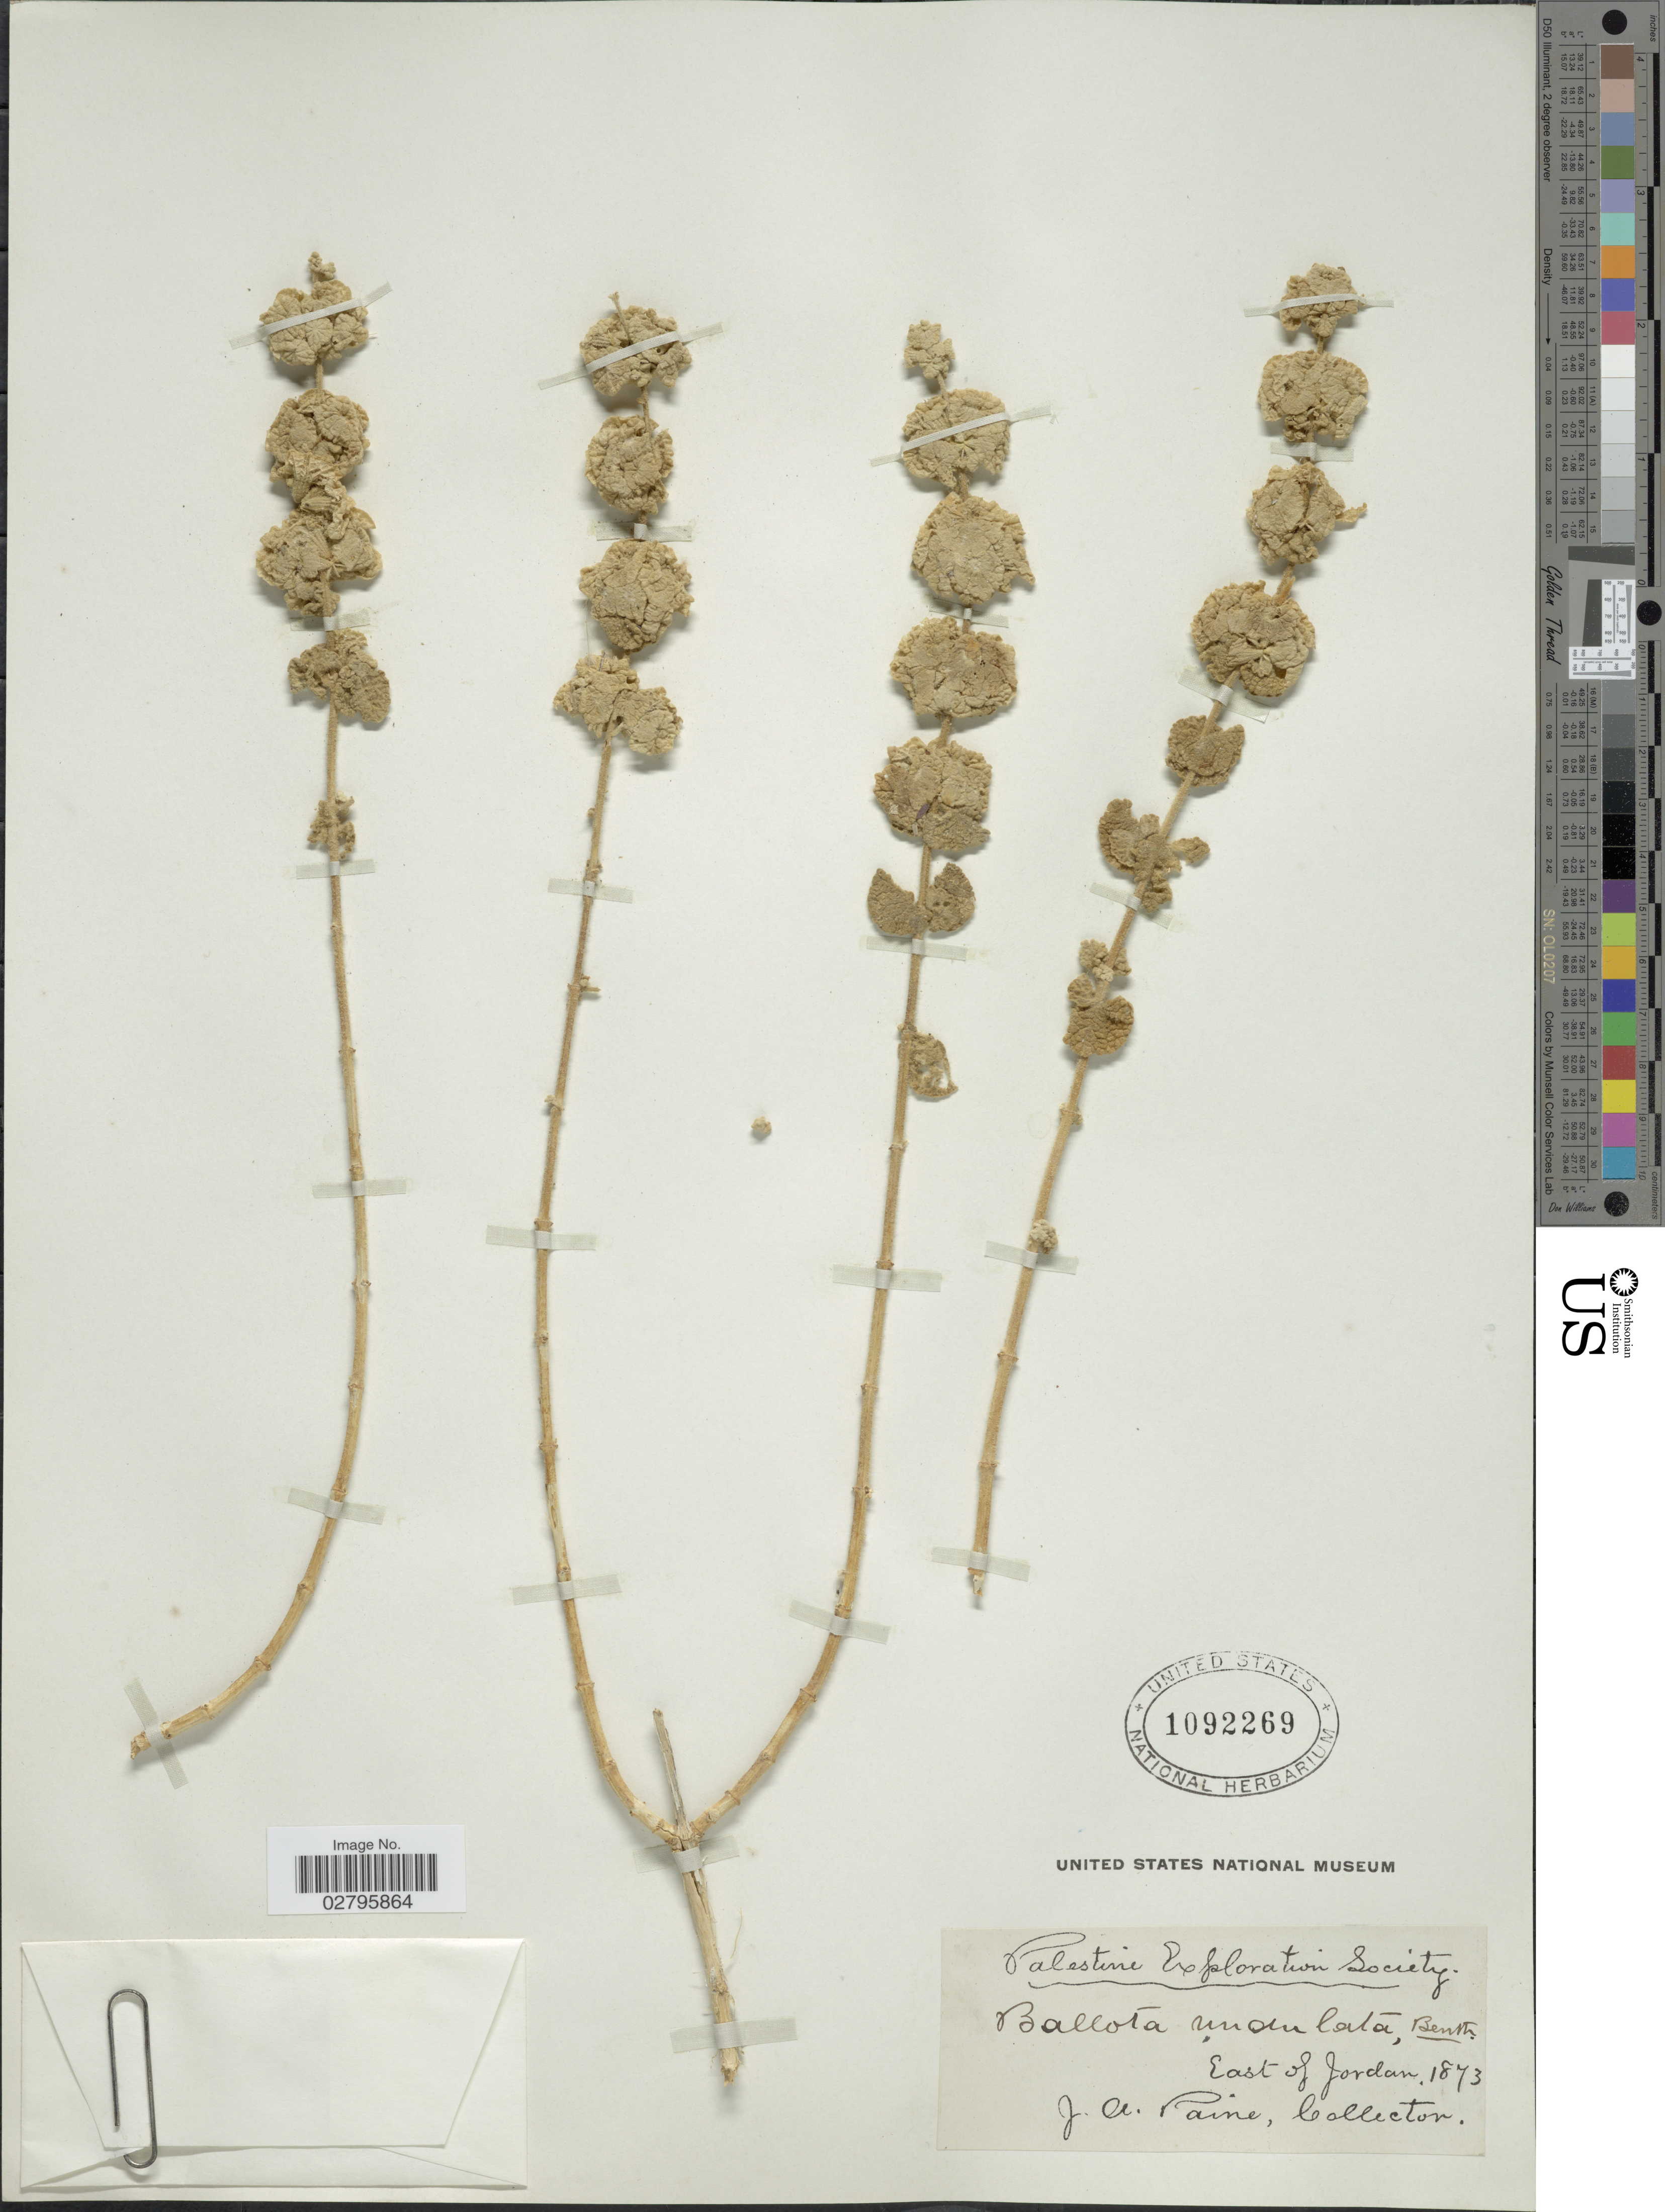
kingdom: Plantae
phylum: Tracheophyta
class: Magnoliopsida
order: Lamiales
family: Lamiaceae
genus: Ballota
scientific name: Ballota undulata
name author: (Sieber ex Fresen.) Benth.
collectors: J. A. Paine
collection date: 1873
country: Jordan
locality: Palestine Exploration Society. East of Jordan.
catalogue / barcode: US 1092269